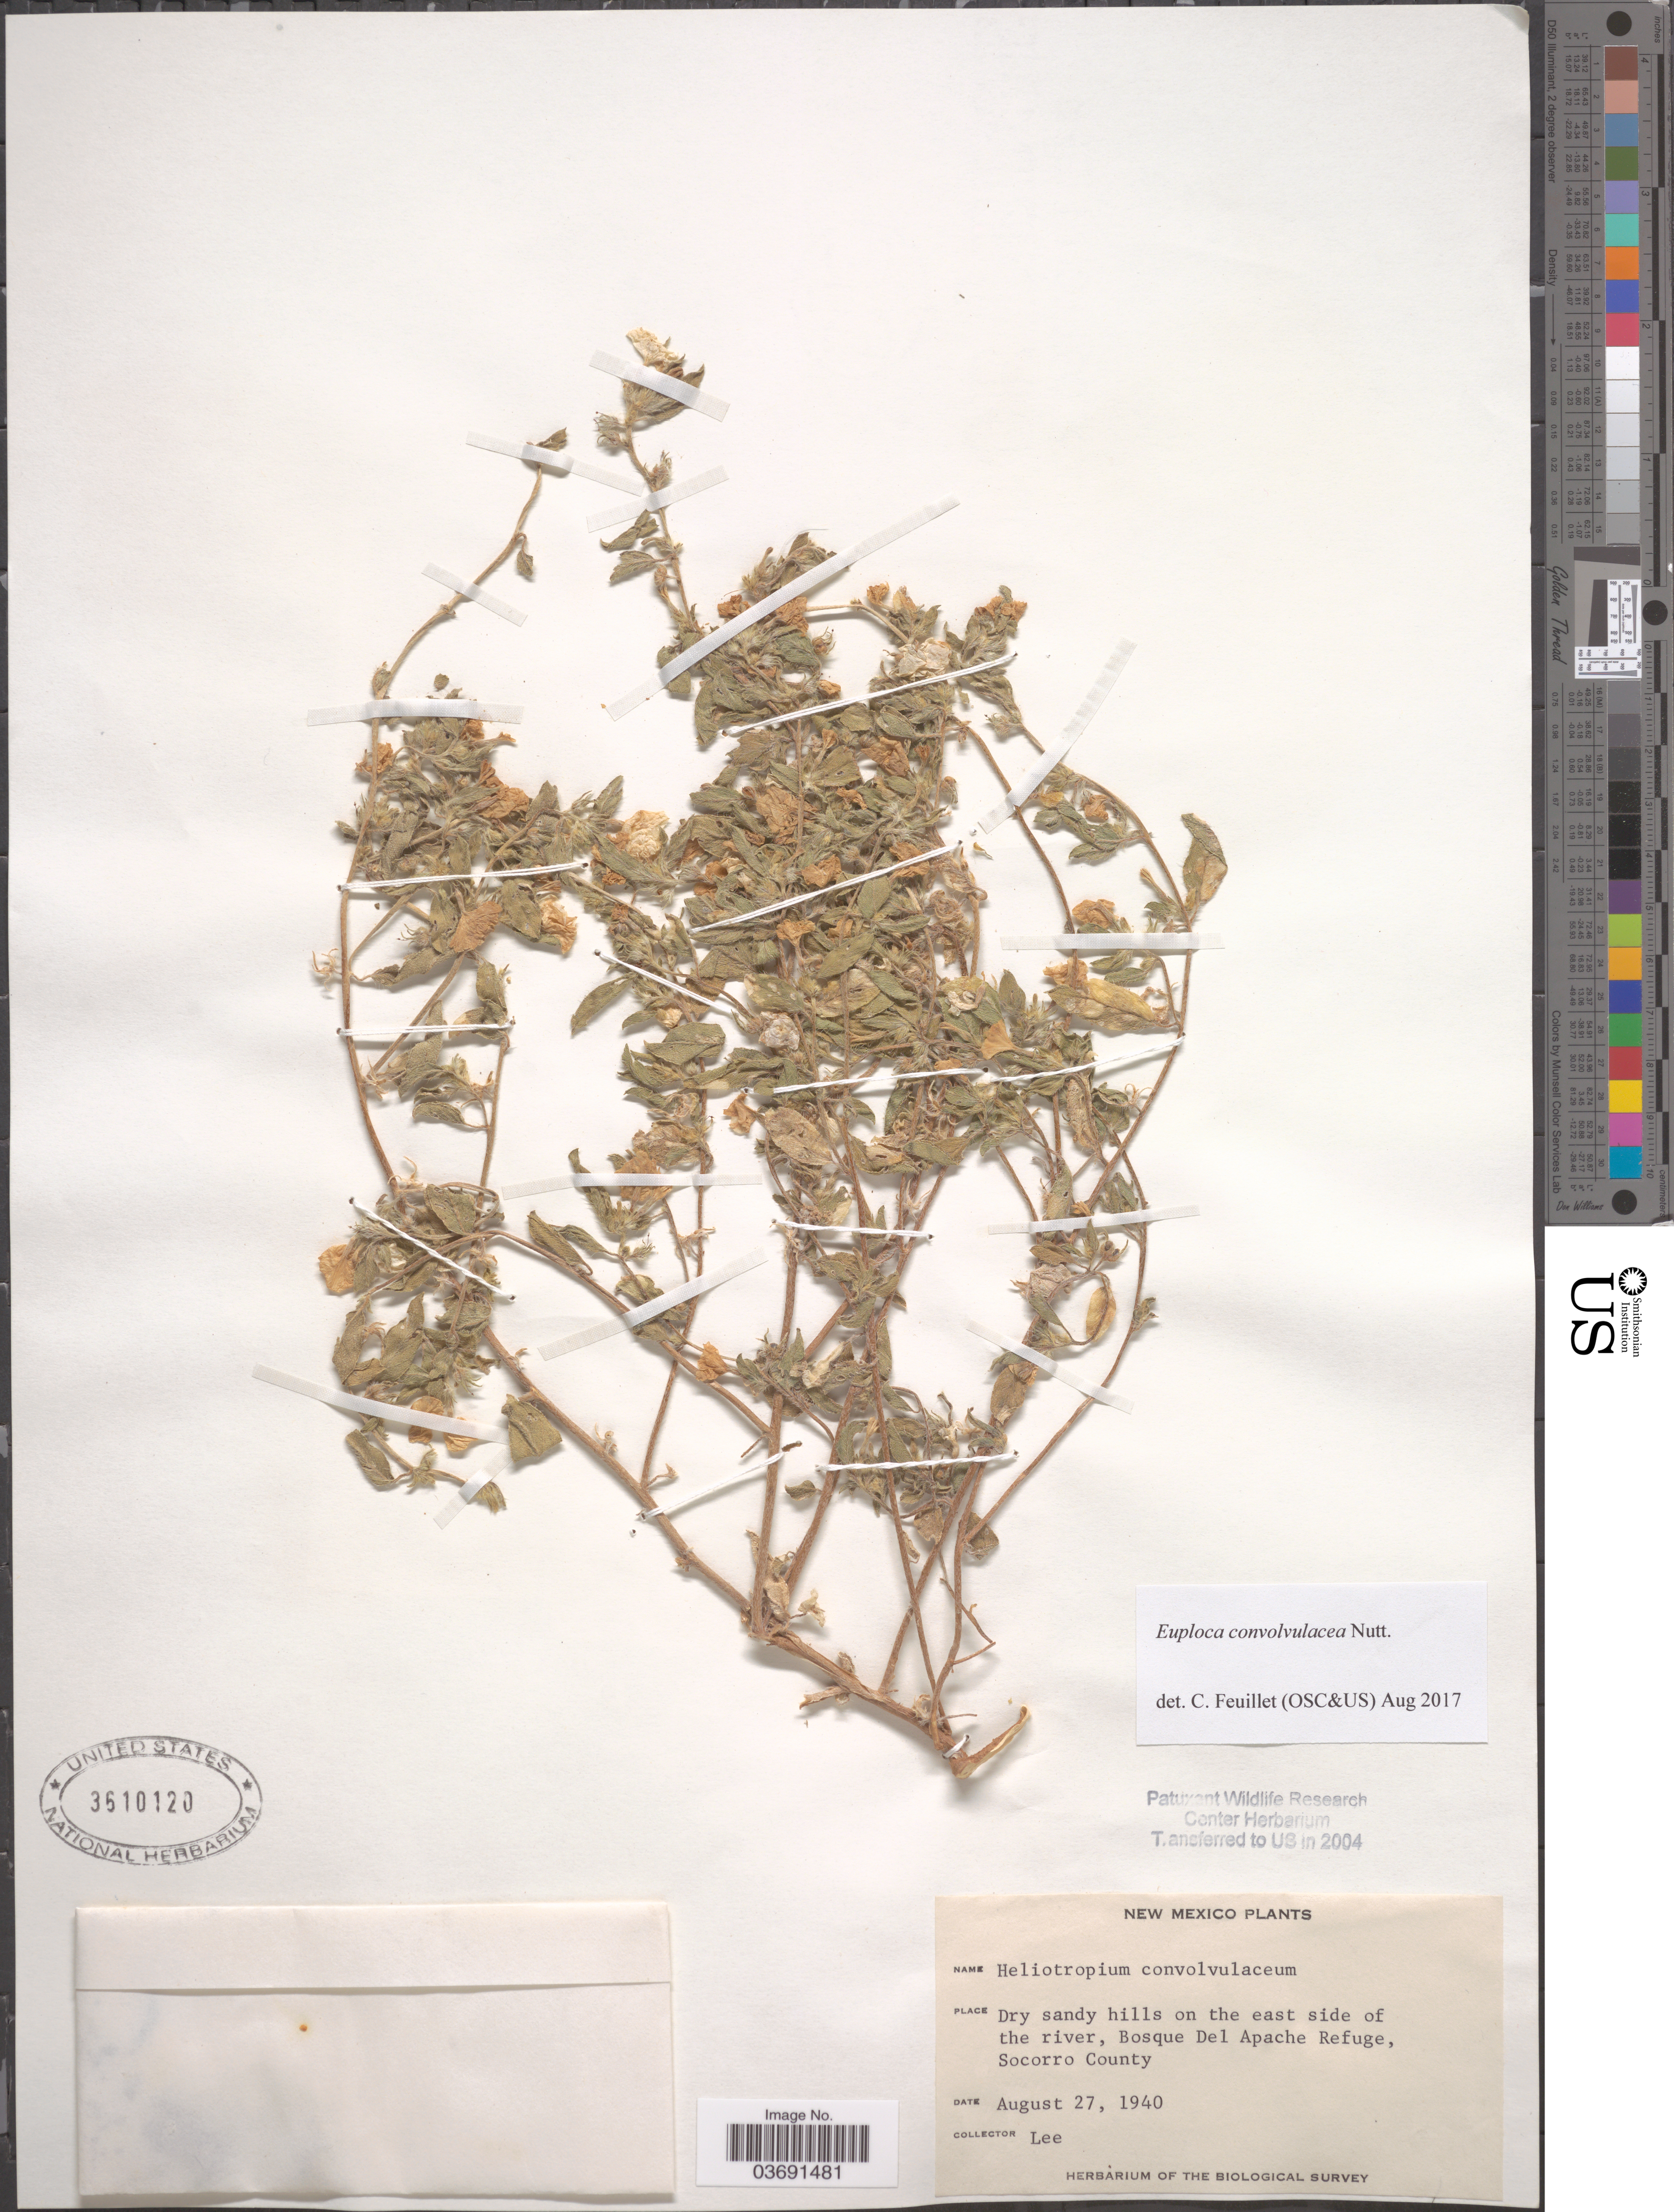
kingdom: Plantae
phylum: Tracheophyta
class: Magnoliopsida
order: Boraginales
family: Heliotropiaceae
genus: Euploca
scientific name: Euploca convolvulacea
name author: Nutt.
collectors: -. Lee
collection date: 1940-08-27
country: United States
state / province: New Mexico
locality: Dry sandy hills on the east side of the river, Bosque Del Apache Refuge, Socorro County.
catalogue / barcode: US 3610120